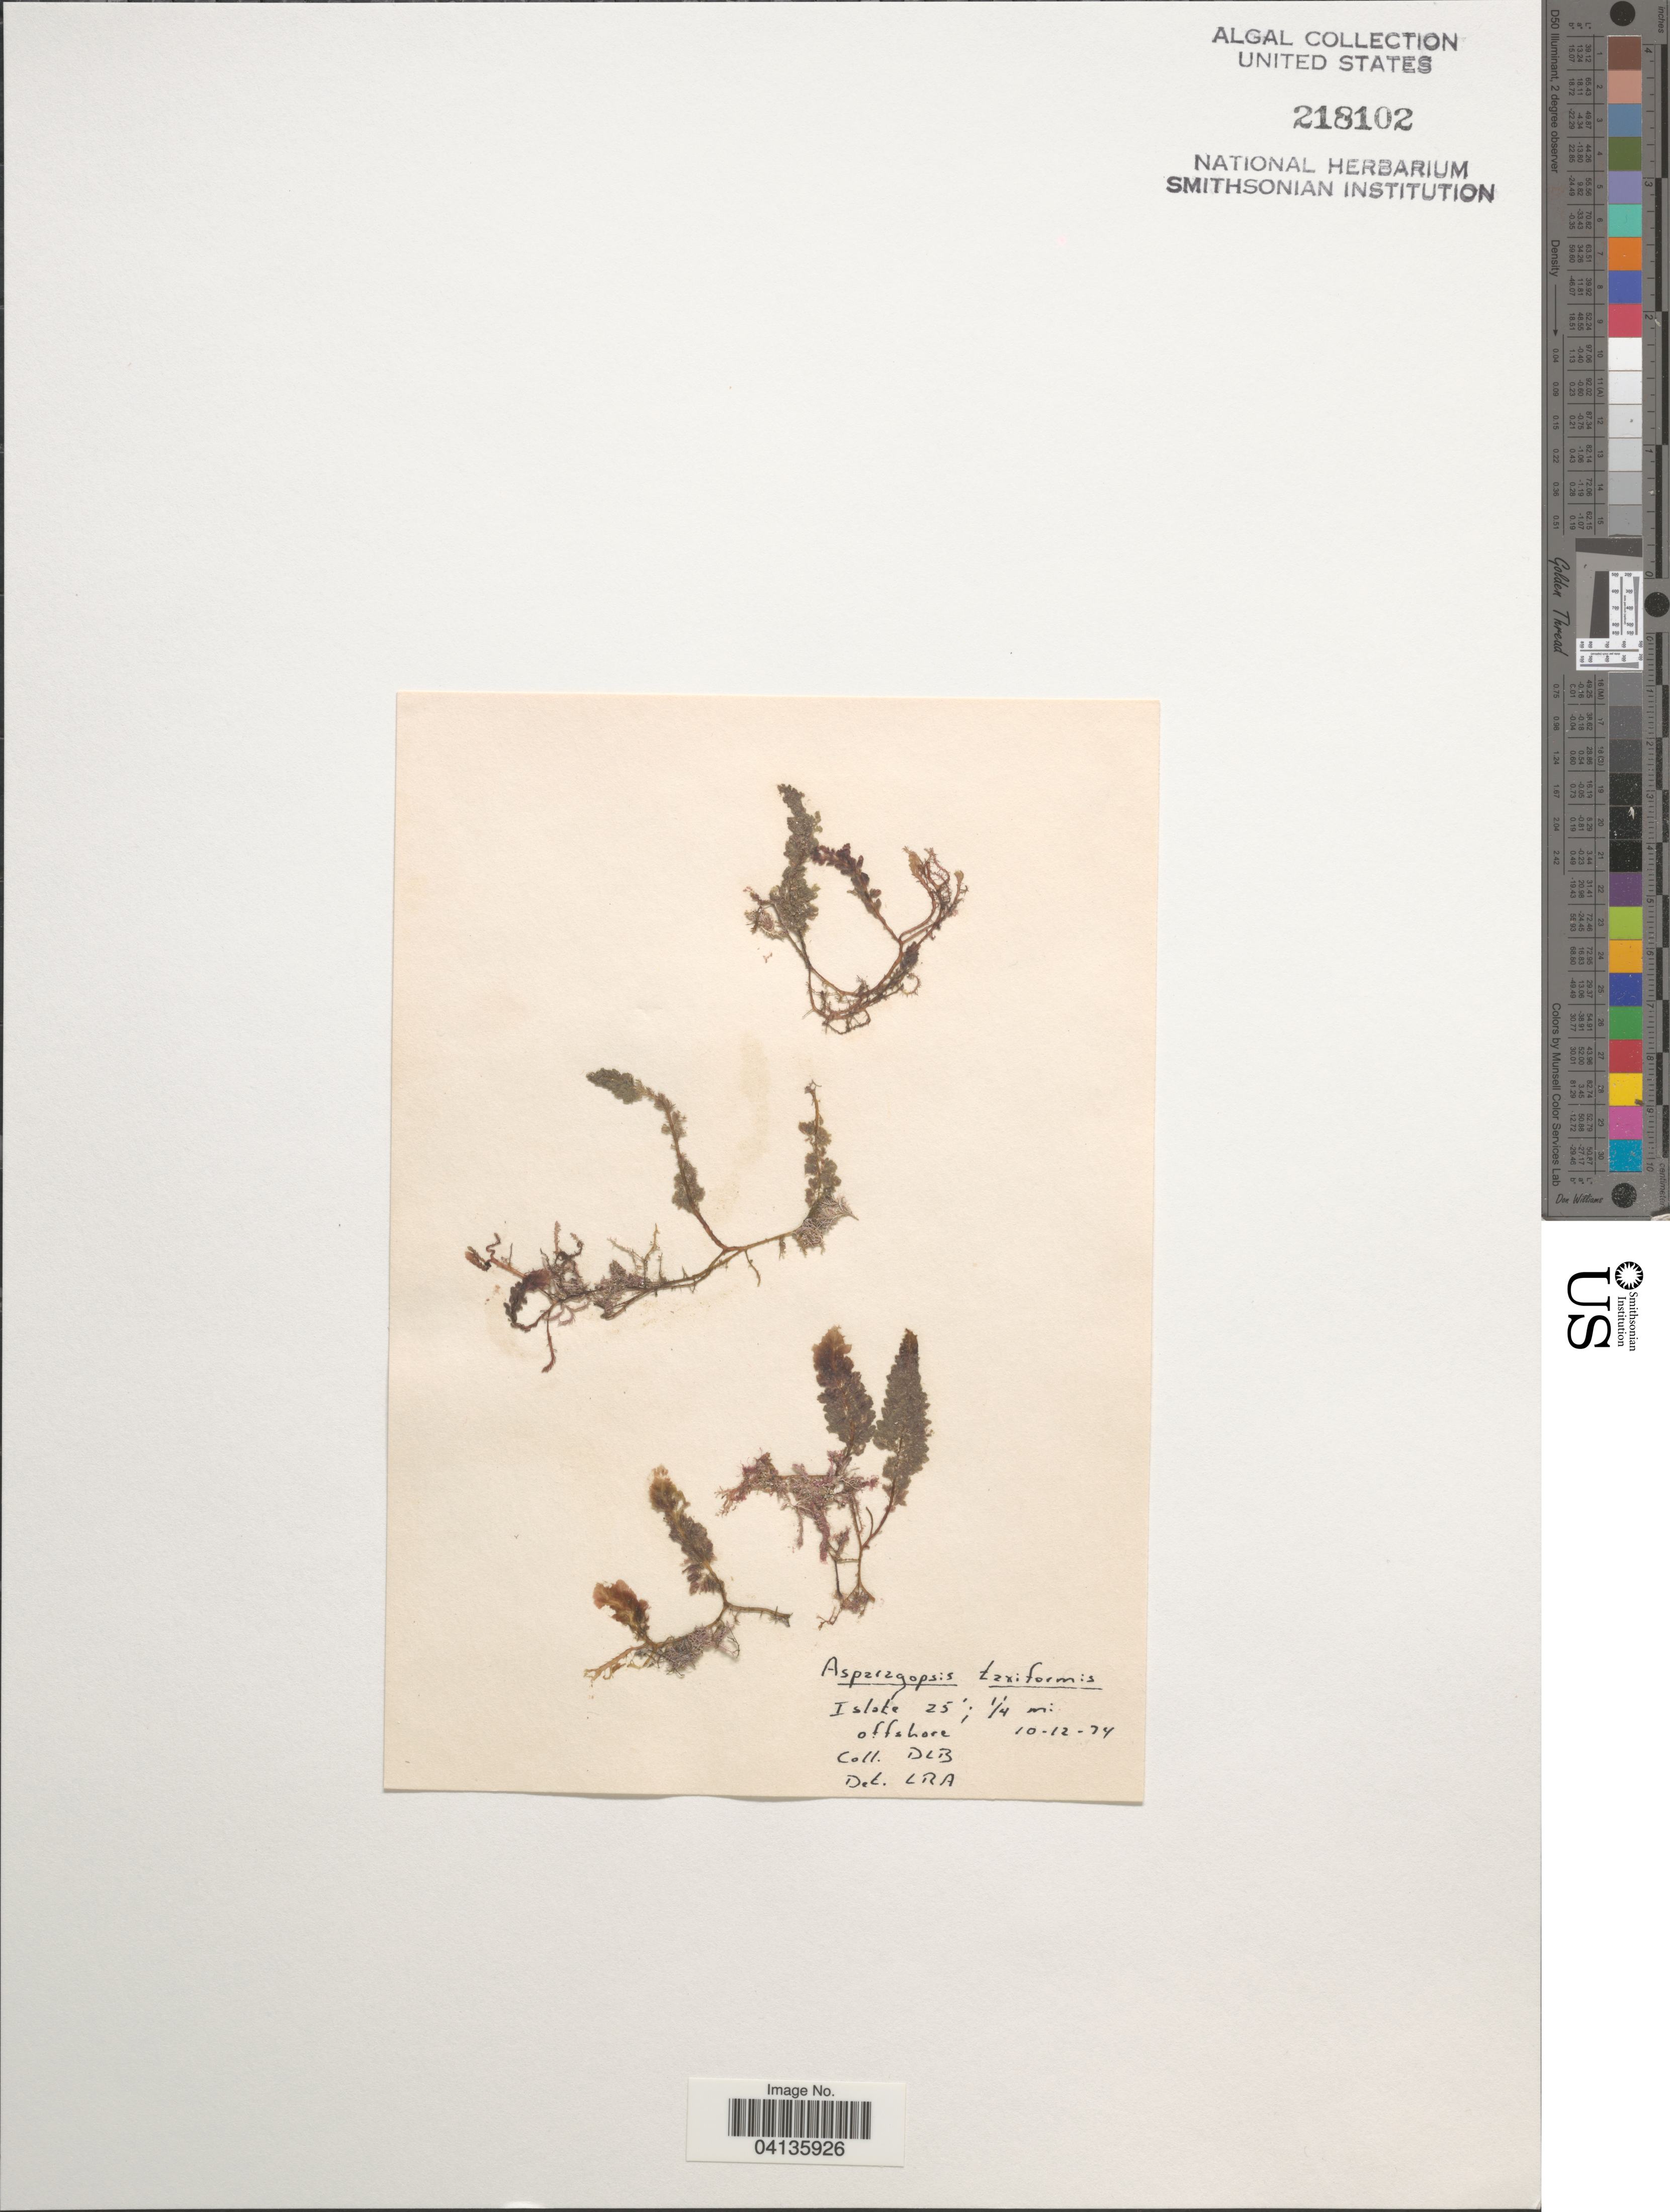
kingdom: Plantae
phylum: Rhodophyta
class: Florideophyceae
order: Bonnemaisoniales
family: Bonnemaisoniaceae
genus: Asparagopsis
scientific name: Asparagopsis taxiformis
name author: (Delile) Trevis.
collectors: D. L. B.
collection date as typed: Transcribed d/m/y: 10/12/74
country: Puerto Rico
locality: Islote; ¼ mi offshore.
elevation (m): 8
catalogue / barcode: US 218102